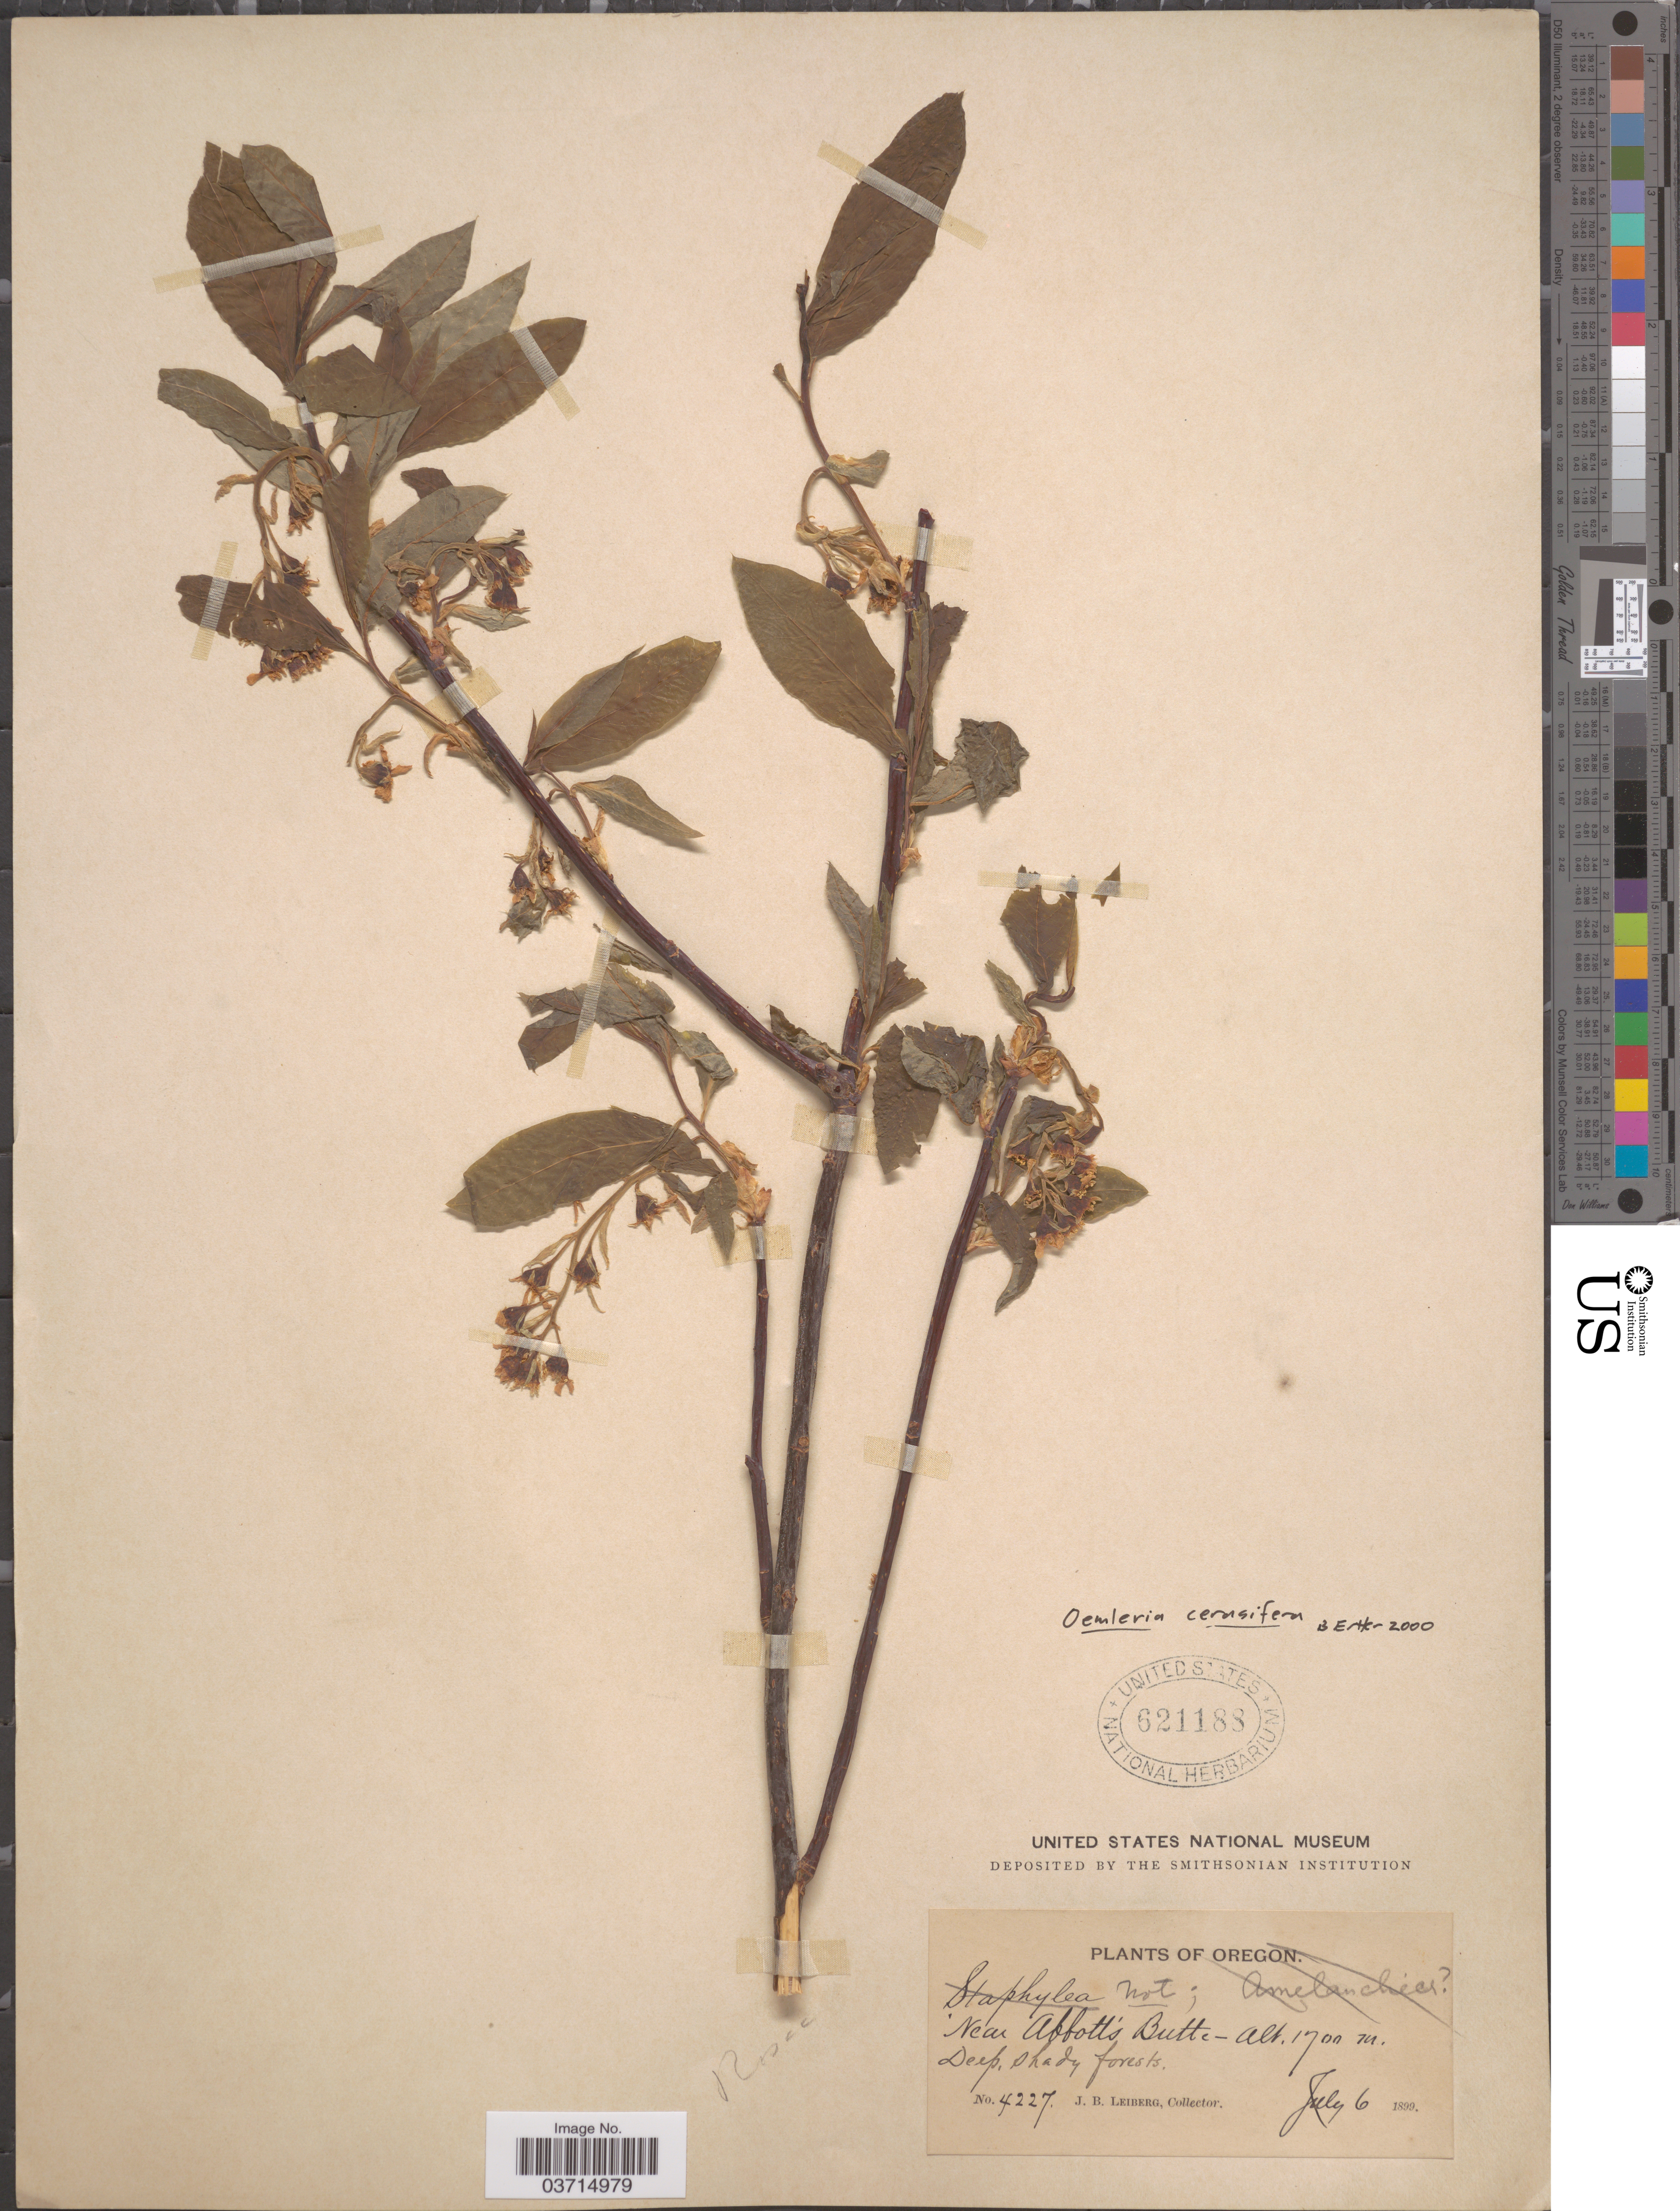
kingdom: Plantae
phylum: Tracheophyta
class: Magnoliopsida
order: Rosales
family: Rosaceae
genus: Oemleria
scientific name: Oemleria cerasiformis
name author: (Torr. & A. Gray ex Hook. & Arn.) J.W. Landon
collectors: J. B. Leiberg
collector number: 4227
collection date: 1899-07-06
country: United States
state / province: Oregon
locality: Near Abbott's Butte.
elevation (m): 1700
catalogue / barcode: US 621188